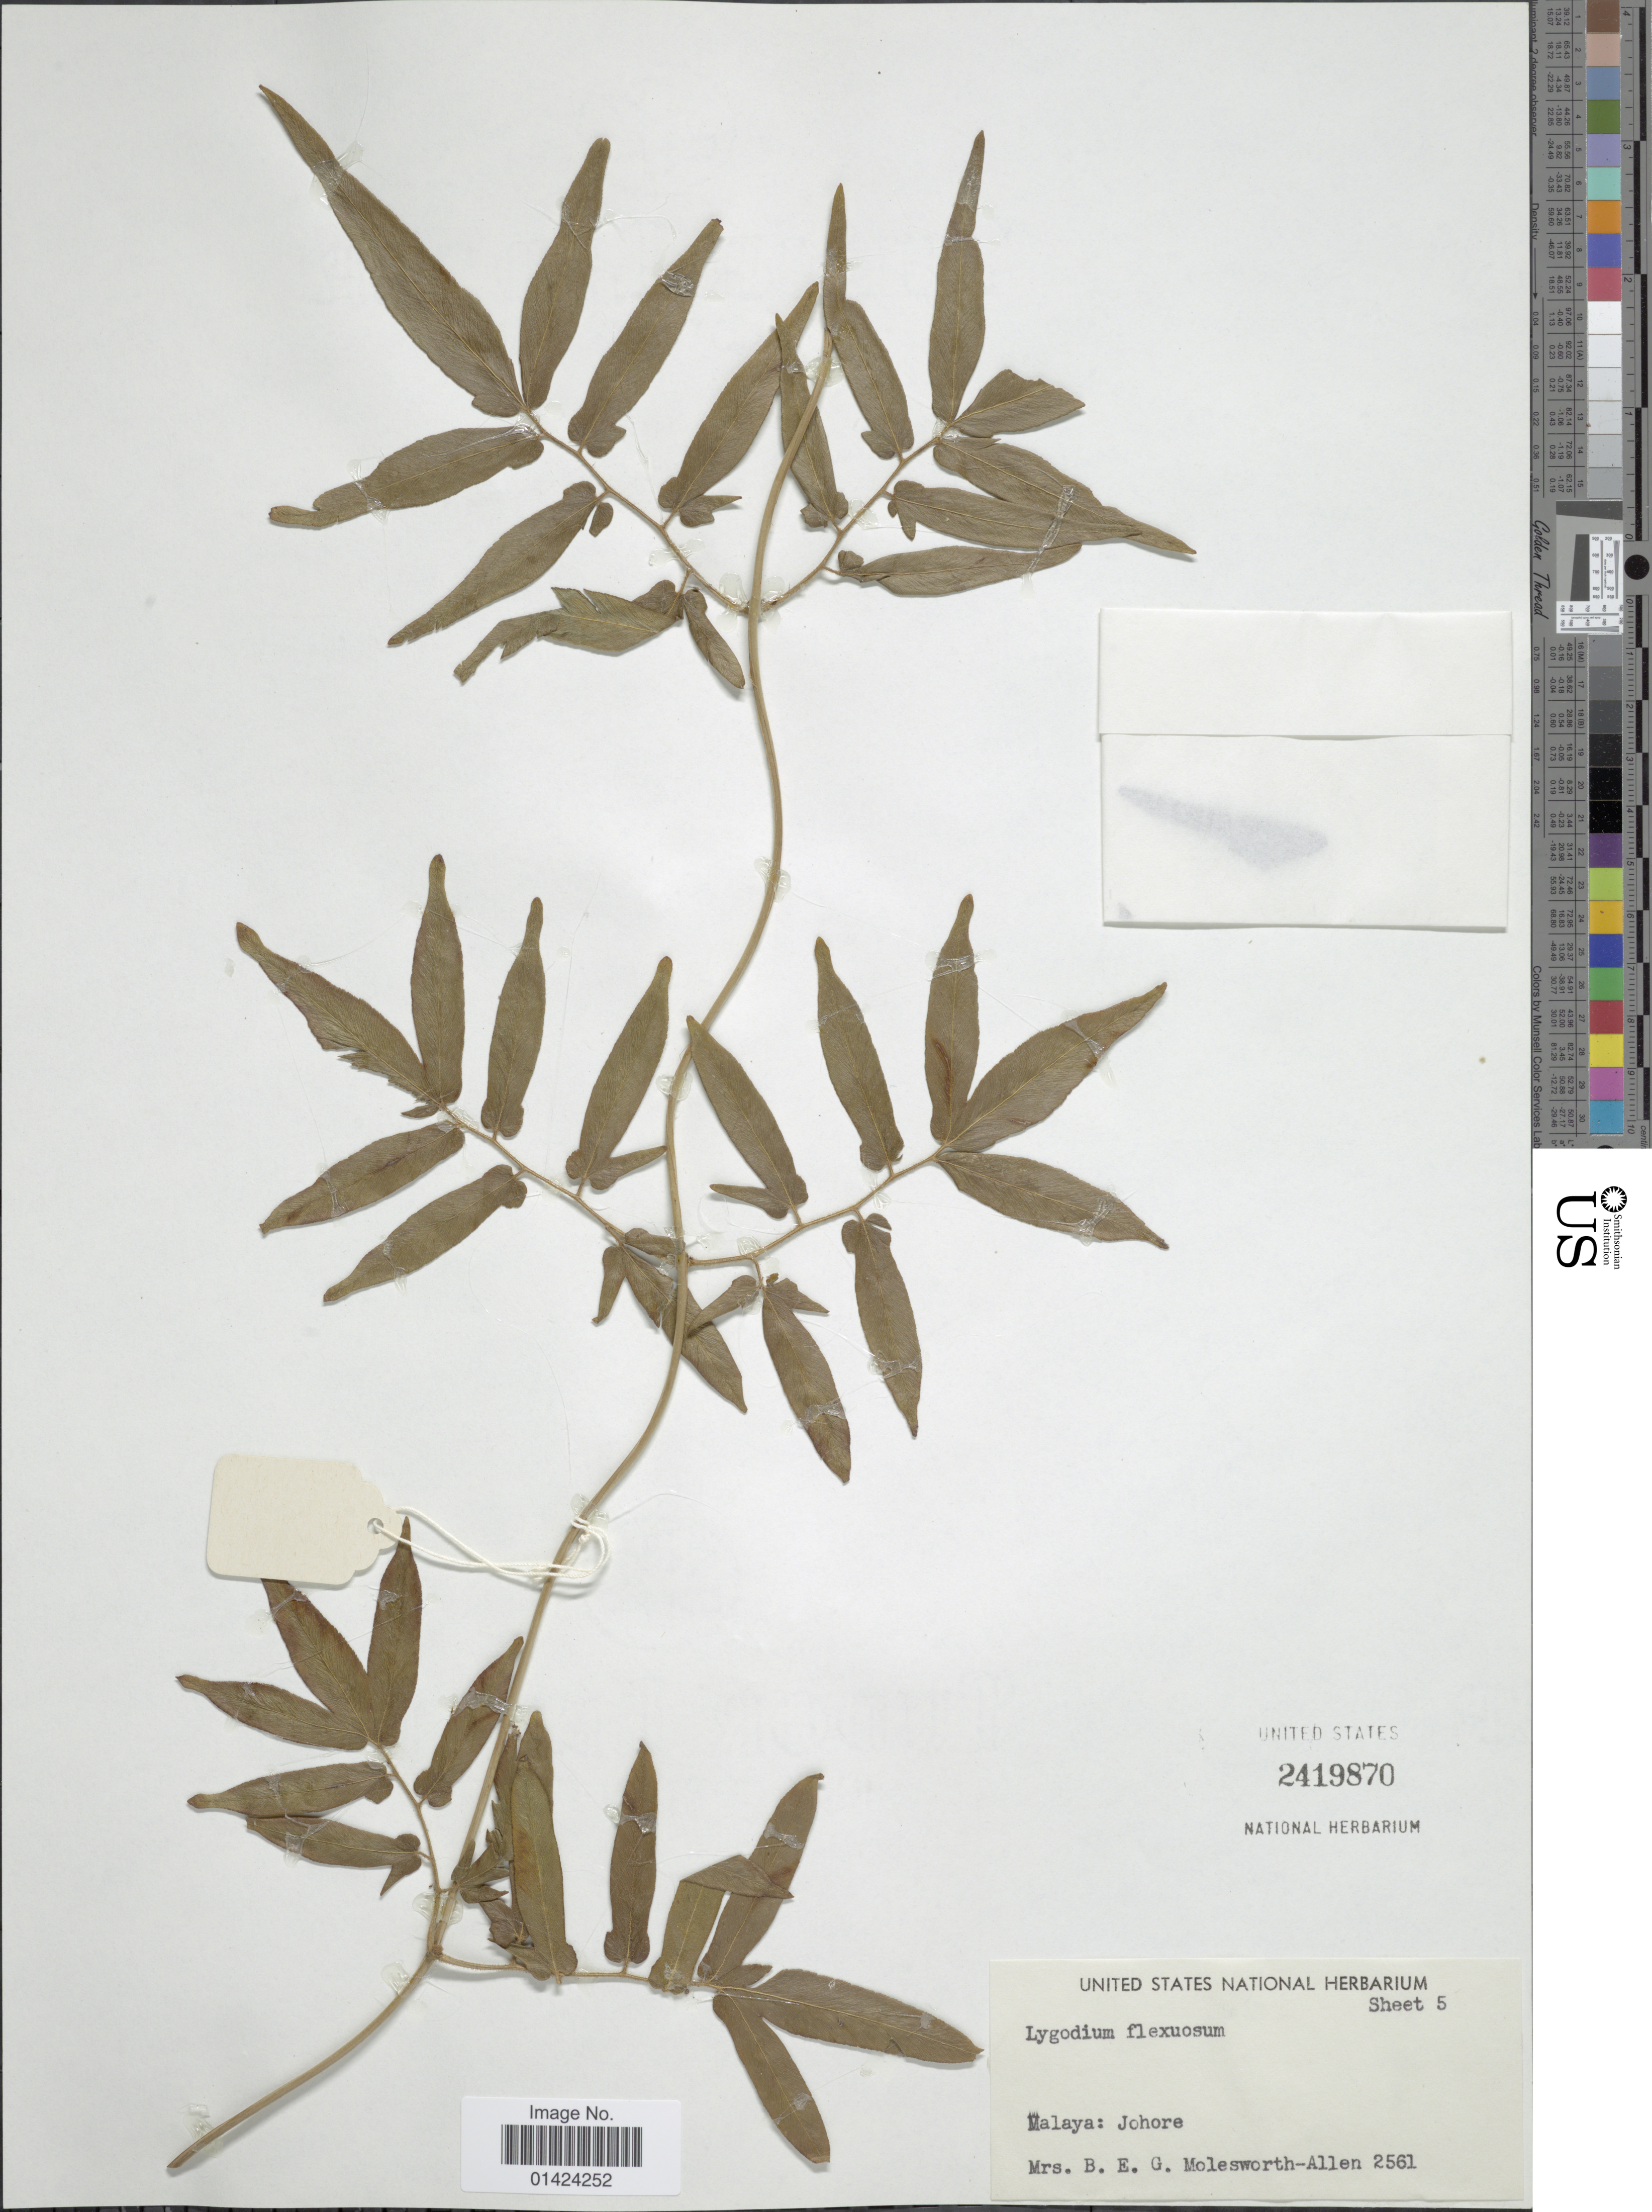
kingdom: Plantae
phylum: Tracheophyta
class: Polypodiopsida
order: Schizaeales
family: Lygodiaceae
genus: Lygodium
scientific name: Lygodium flexuosum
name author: Sw.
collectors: B. E. G. Molesworth-Allen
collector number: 2561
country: Malaysia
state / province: Johor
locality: Malaya:Johore.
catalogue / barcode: US 2419870